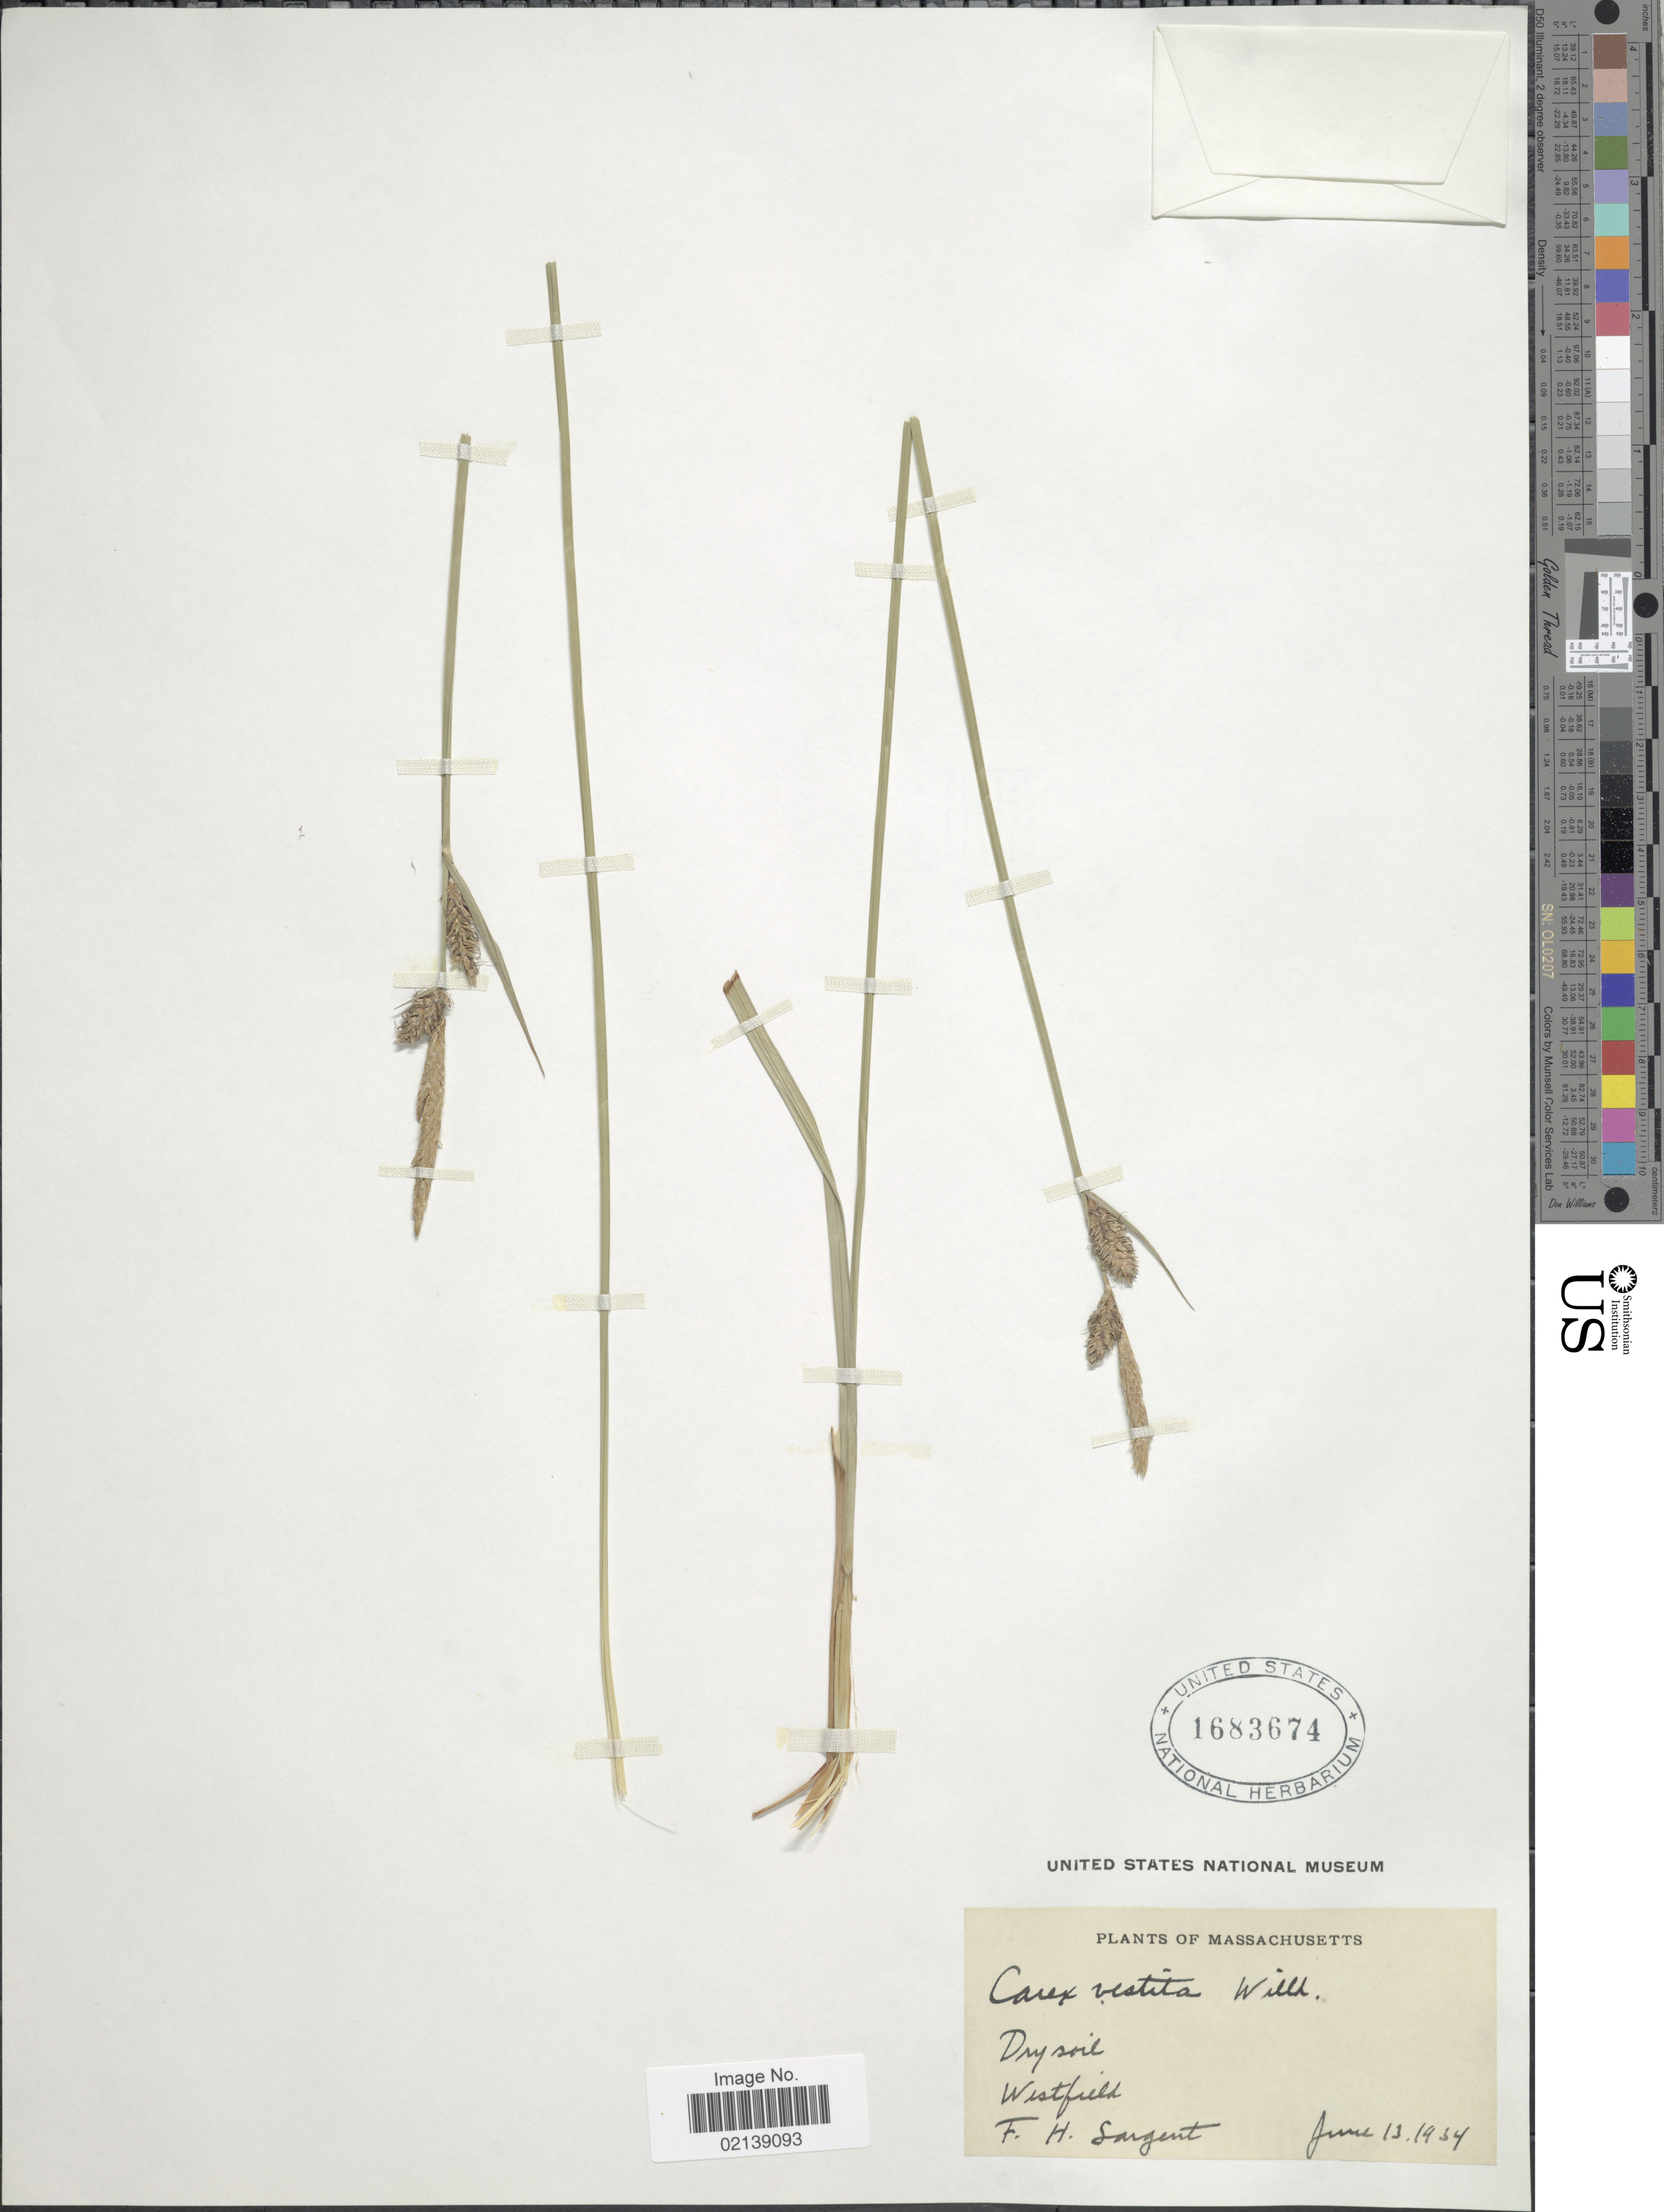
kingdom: Plantae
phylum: Tracheophyta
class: Liliopsida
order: Poales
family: Cyperaceae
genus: Carex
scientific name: Carex vestita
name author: Willd.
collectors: F. H. Sargent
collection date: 1934-06-13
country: United States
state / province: Massachusetts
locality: Dry soil, Westfield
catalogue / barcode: US 1683674